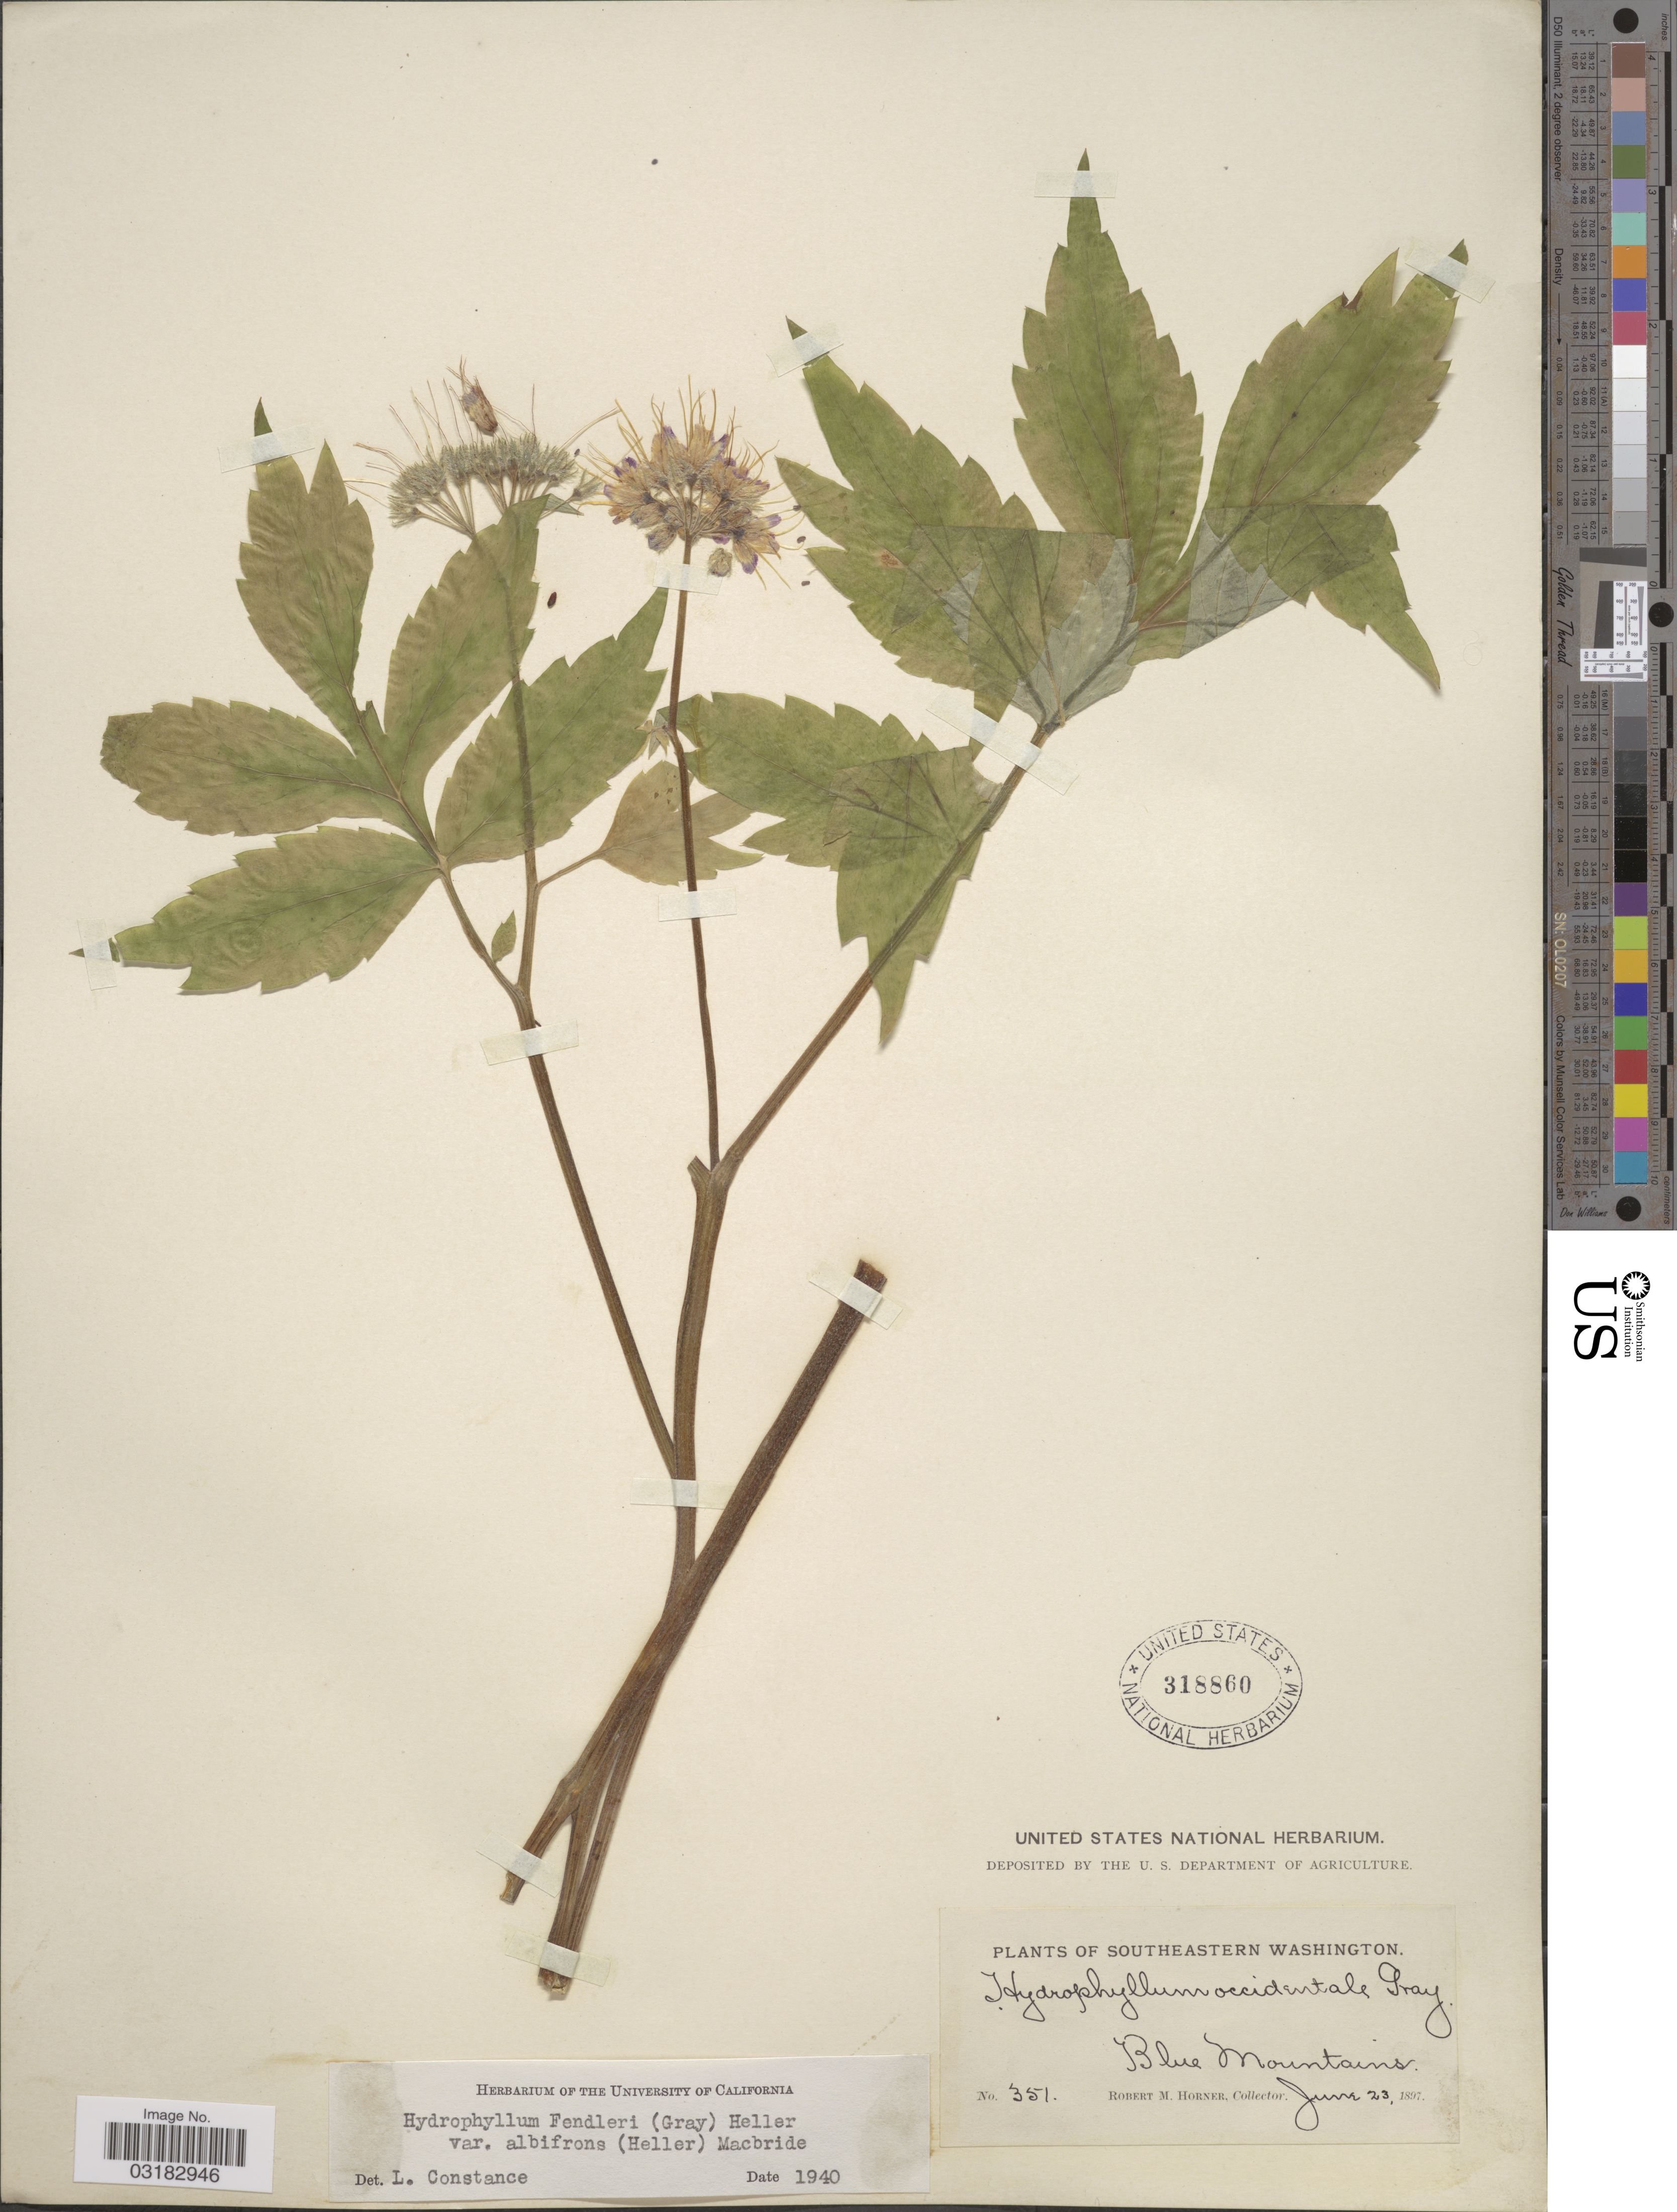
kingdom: Plantae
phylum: Tracheophyta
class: Magnoliopsida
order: Boraginales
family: Hydrophyllaceae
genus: Hydrophyllum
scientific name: Hydrophyllum fendleri var. albifrons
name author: (A. Heller) J.F. Macbr.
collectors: R. Horner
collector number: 351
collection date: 1897-06-23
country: United States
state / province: Washington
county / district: Clallam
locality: Southeastern Washington. Blue Mountains.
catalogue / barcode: US 318860